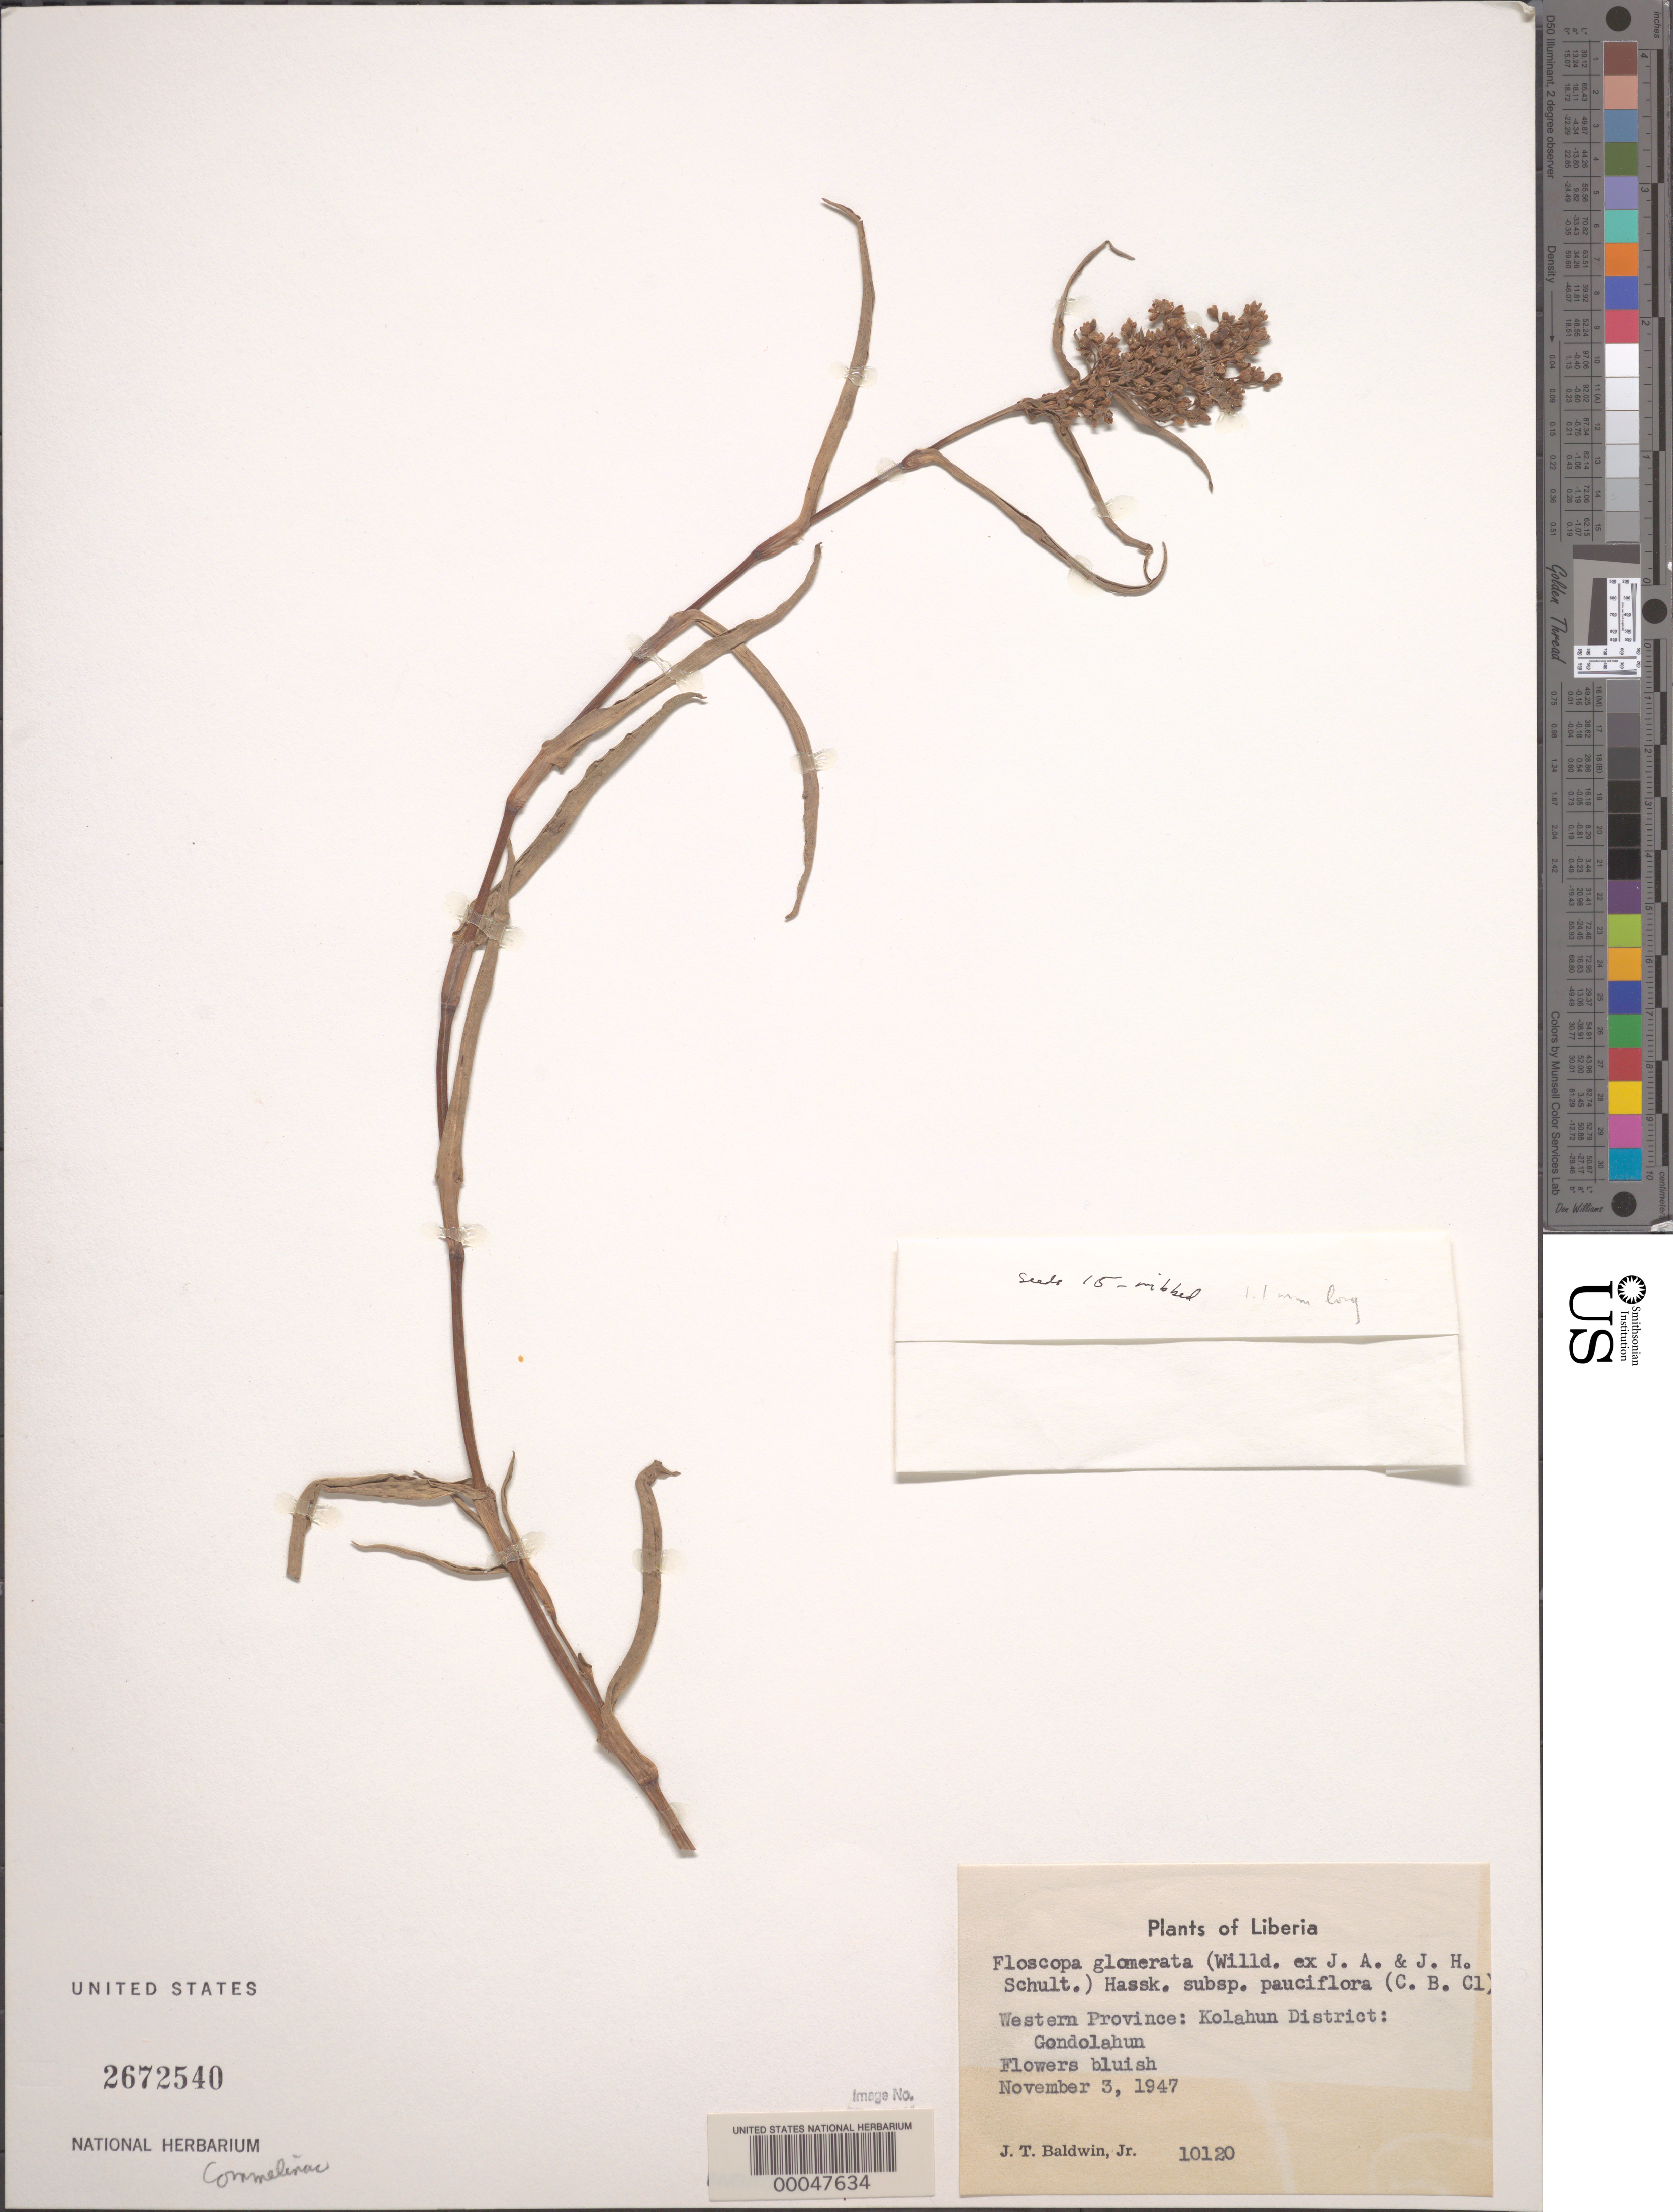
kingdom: Plantae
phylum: Tracheophyta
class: Liliopsida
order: Commelinales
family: Commelinaceae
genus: Floscopa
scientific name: Floscopa glomerata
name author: (Willd. ex Schult. & Schult. f.) Hassk.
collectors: J. T. Baldwin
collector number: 10120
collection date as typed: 03 Nov 1947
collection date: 1947-11-03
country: Liberia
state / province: Lofa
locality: Gondolahun, kolahun dist., western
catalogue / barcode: US 2672540